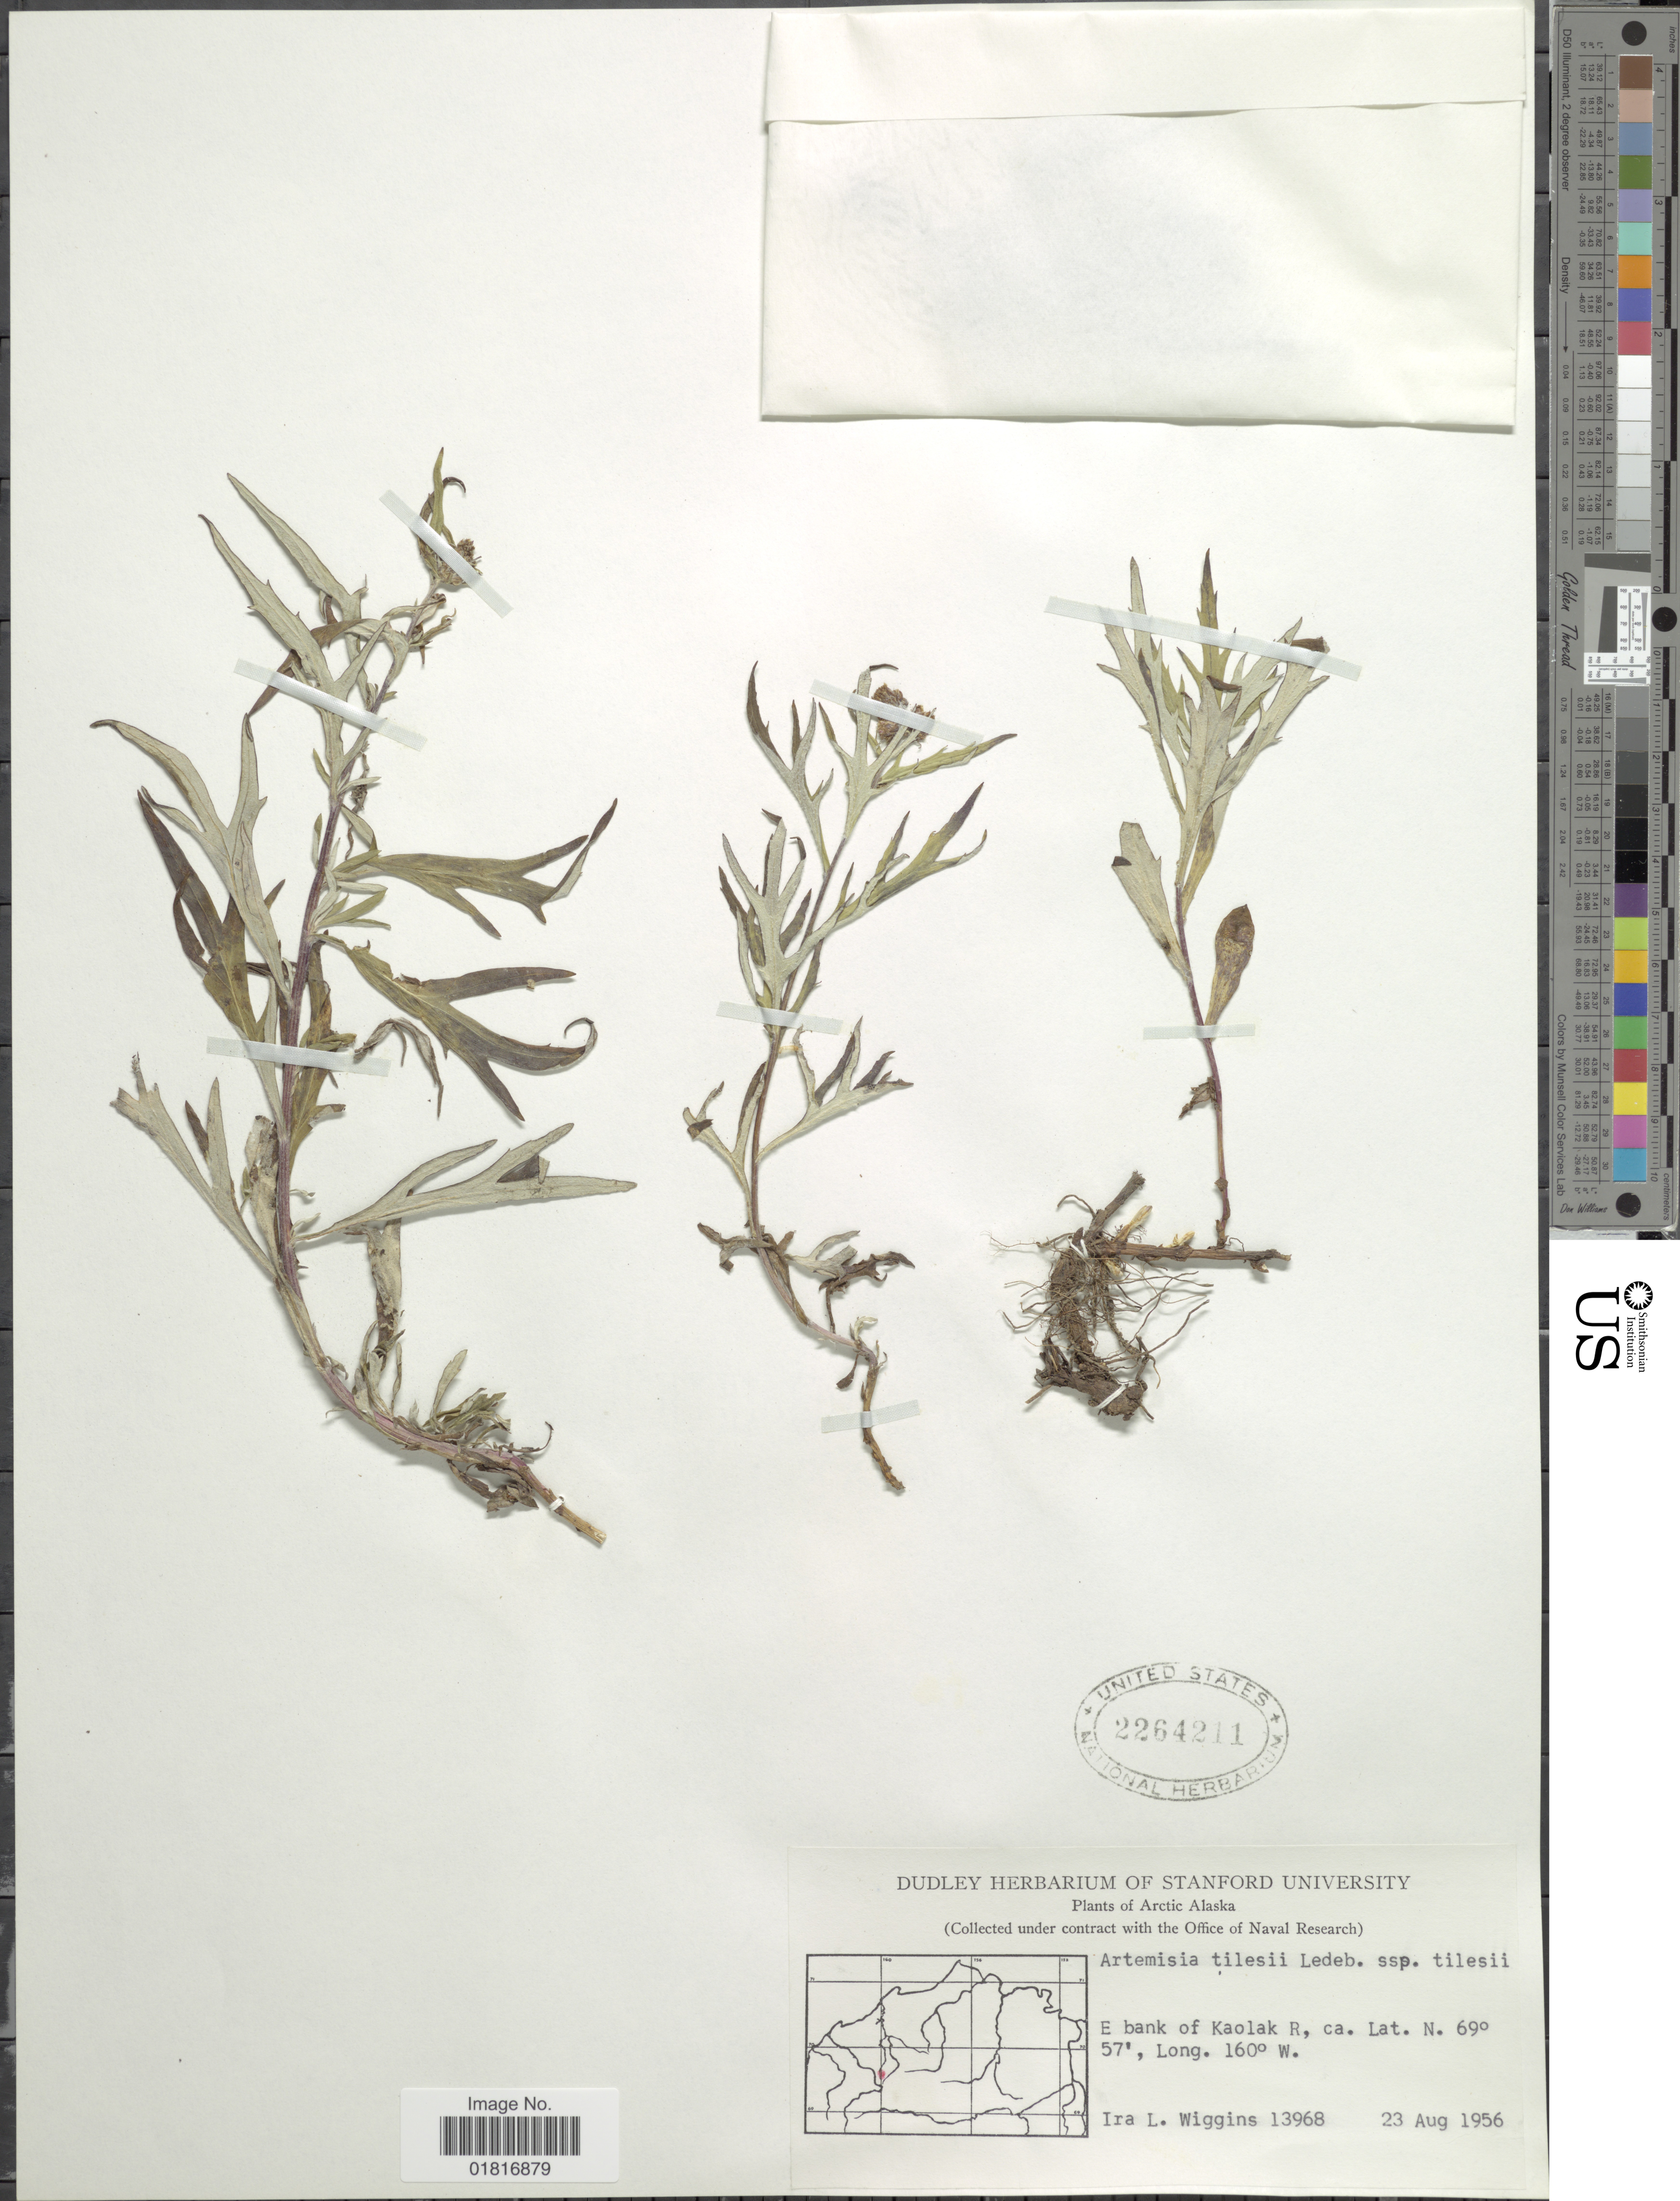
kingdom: Plantae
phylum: Tracheophyta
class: Magnoliopsida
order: Asterales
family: Asteraceae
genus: Artemisia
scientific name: Artemisia tilesii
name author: Ledeb.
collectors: I. L. Wiggins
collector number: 13968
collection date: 1956-08-23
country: United States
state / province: Alaska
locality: Arctic Alaska, E bank of Kaolak R.,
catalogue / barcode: US 2264211